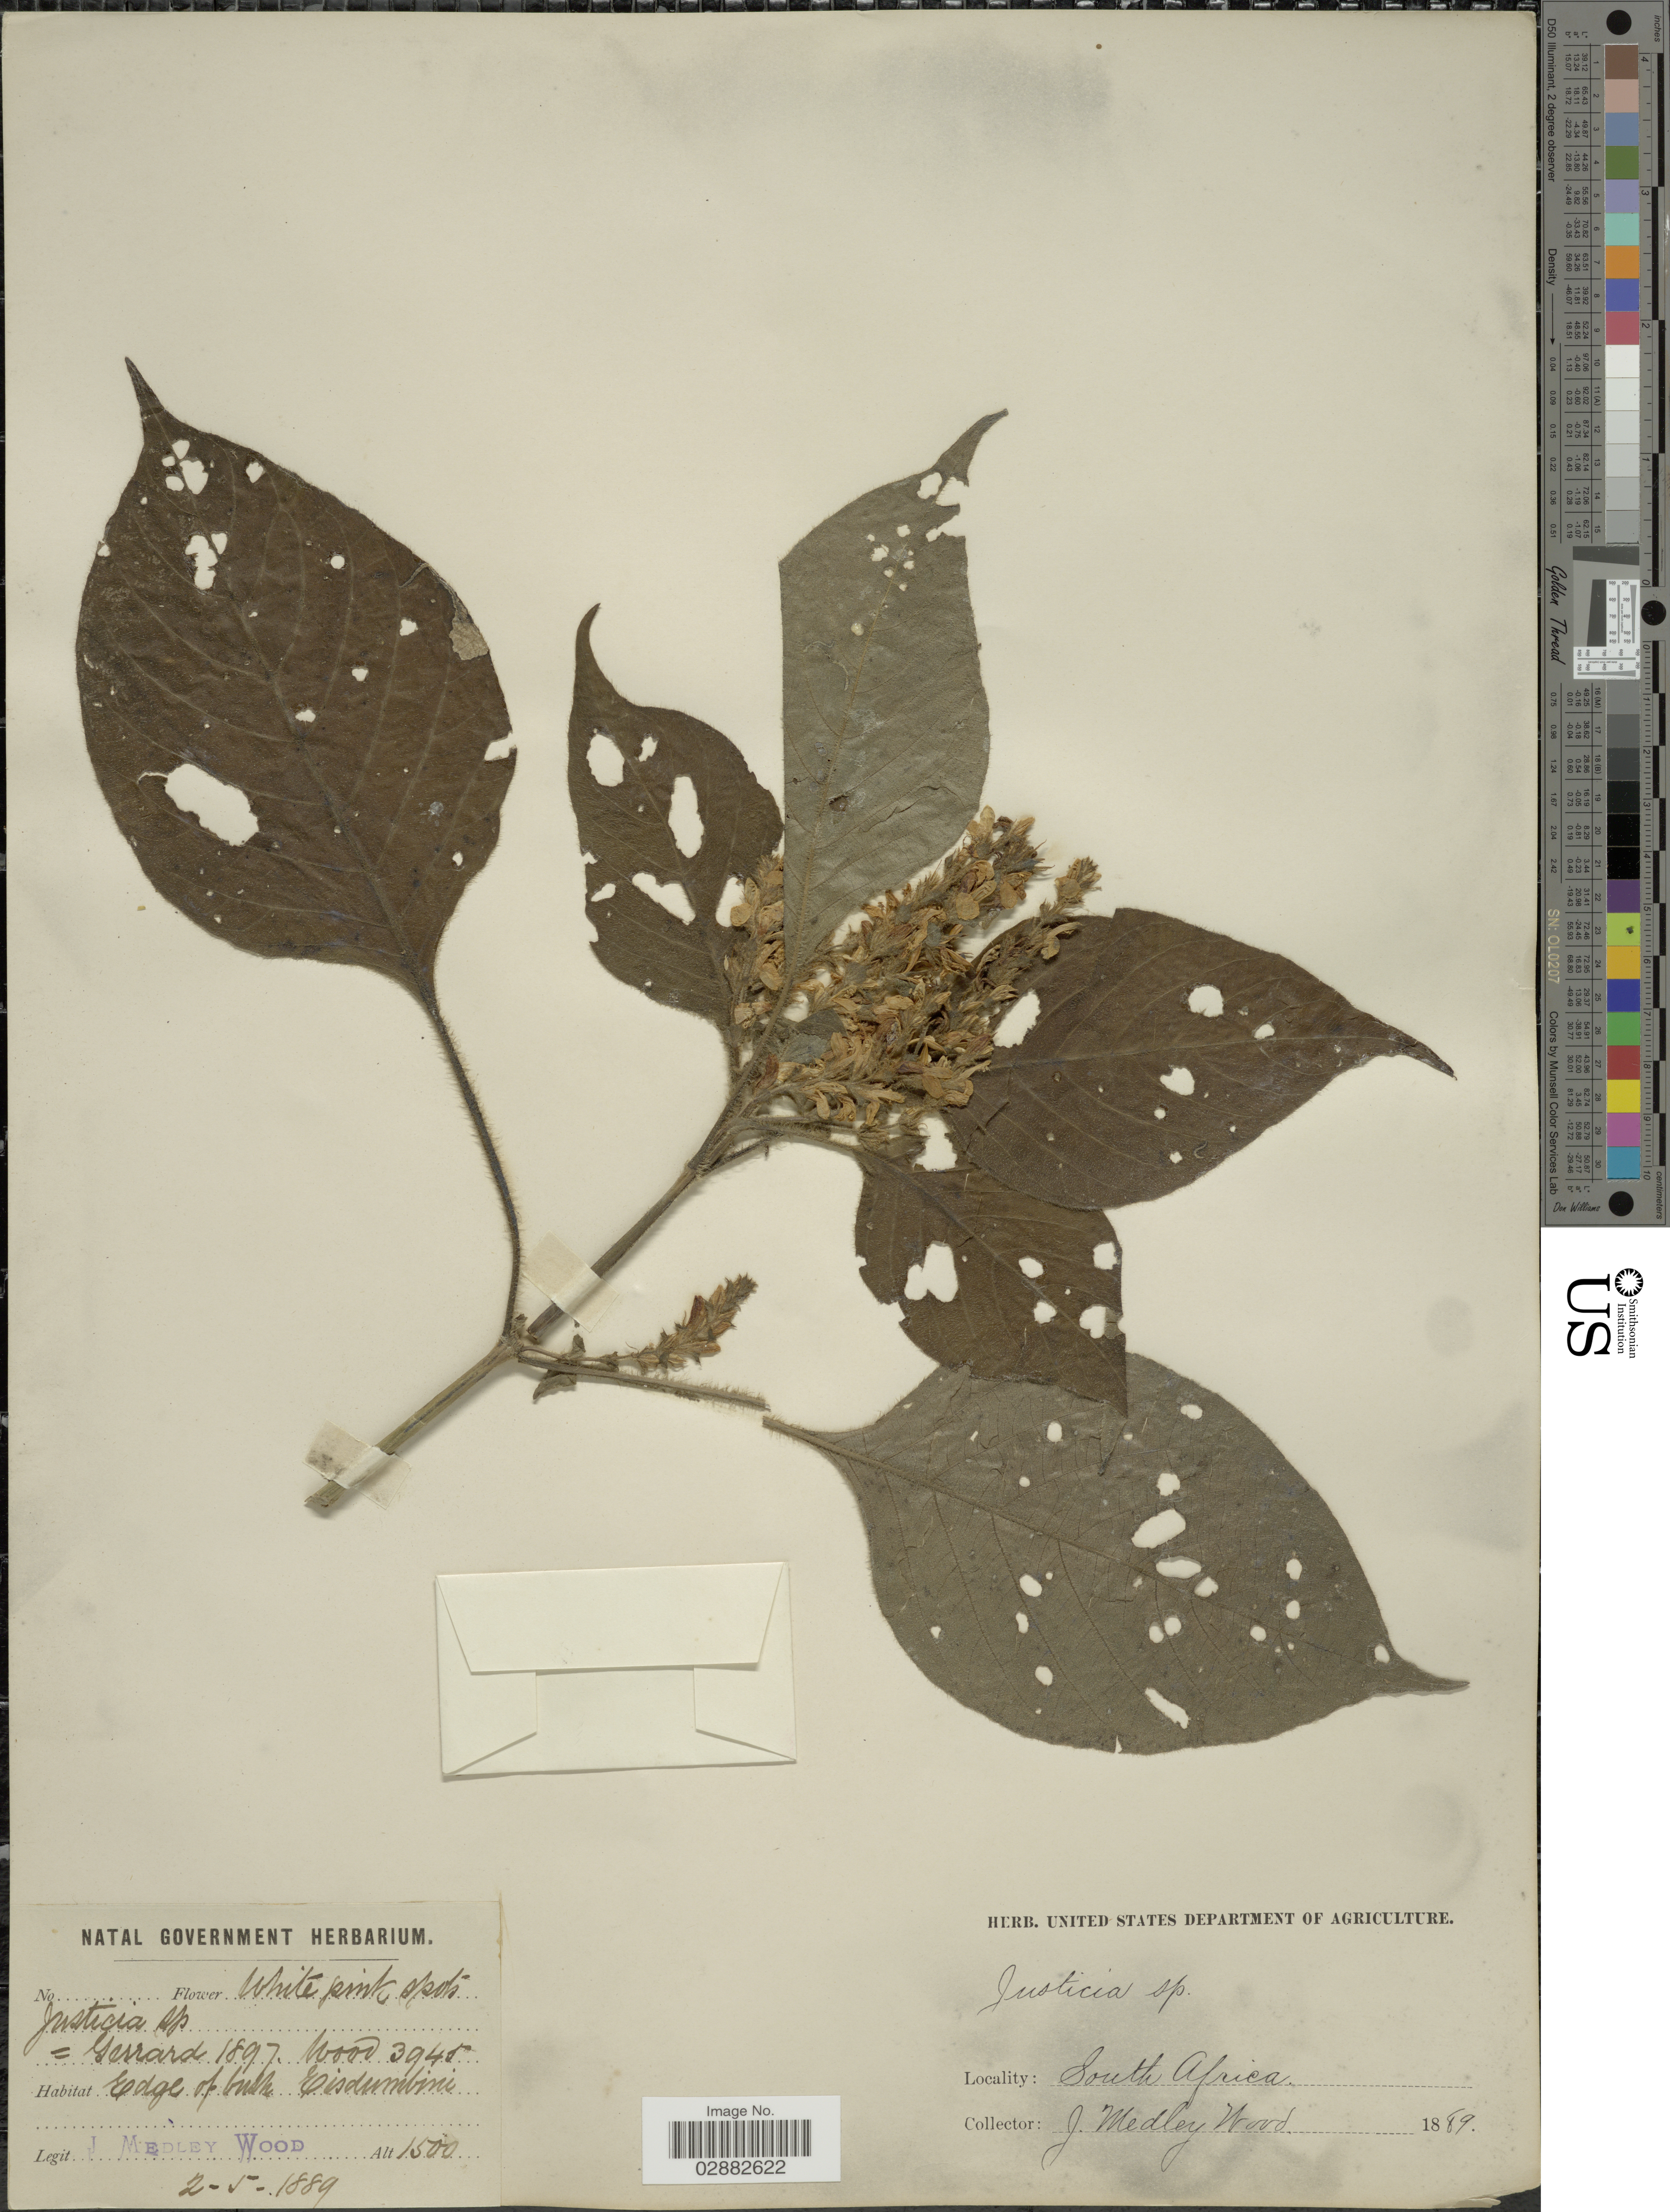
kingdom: Plantae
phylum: Tracheophyta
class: Magnoliopsida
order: Lamiales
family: Acanthaceae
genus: Justicia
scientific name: Justicia sp.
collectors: J. Medley Wood & -. Gerrard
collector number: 3945/1897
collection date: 1889-05-02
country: South Africa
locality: Edge of bush Eisdumbini.